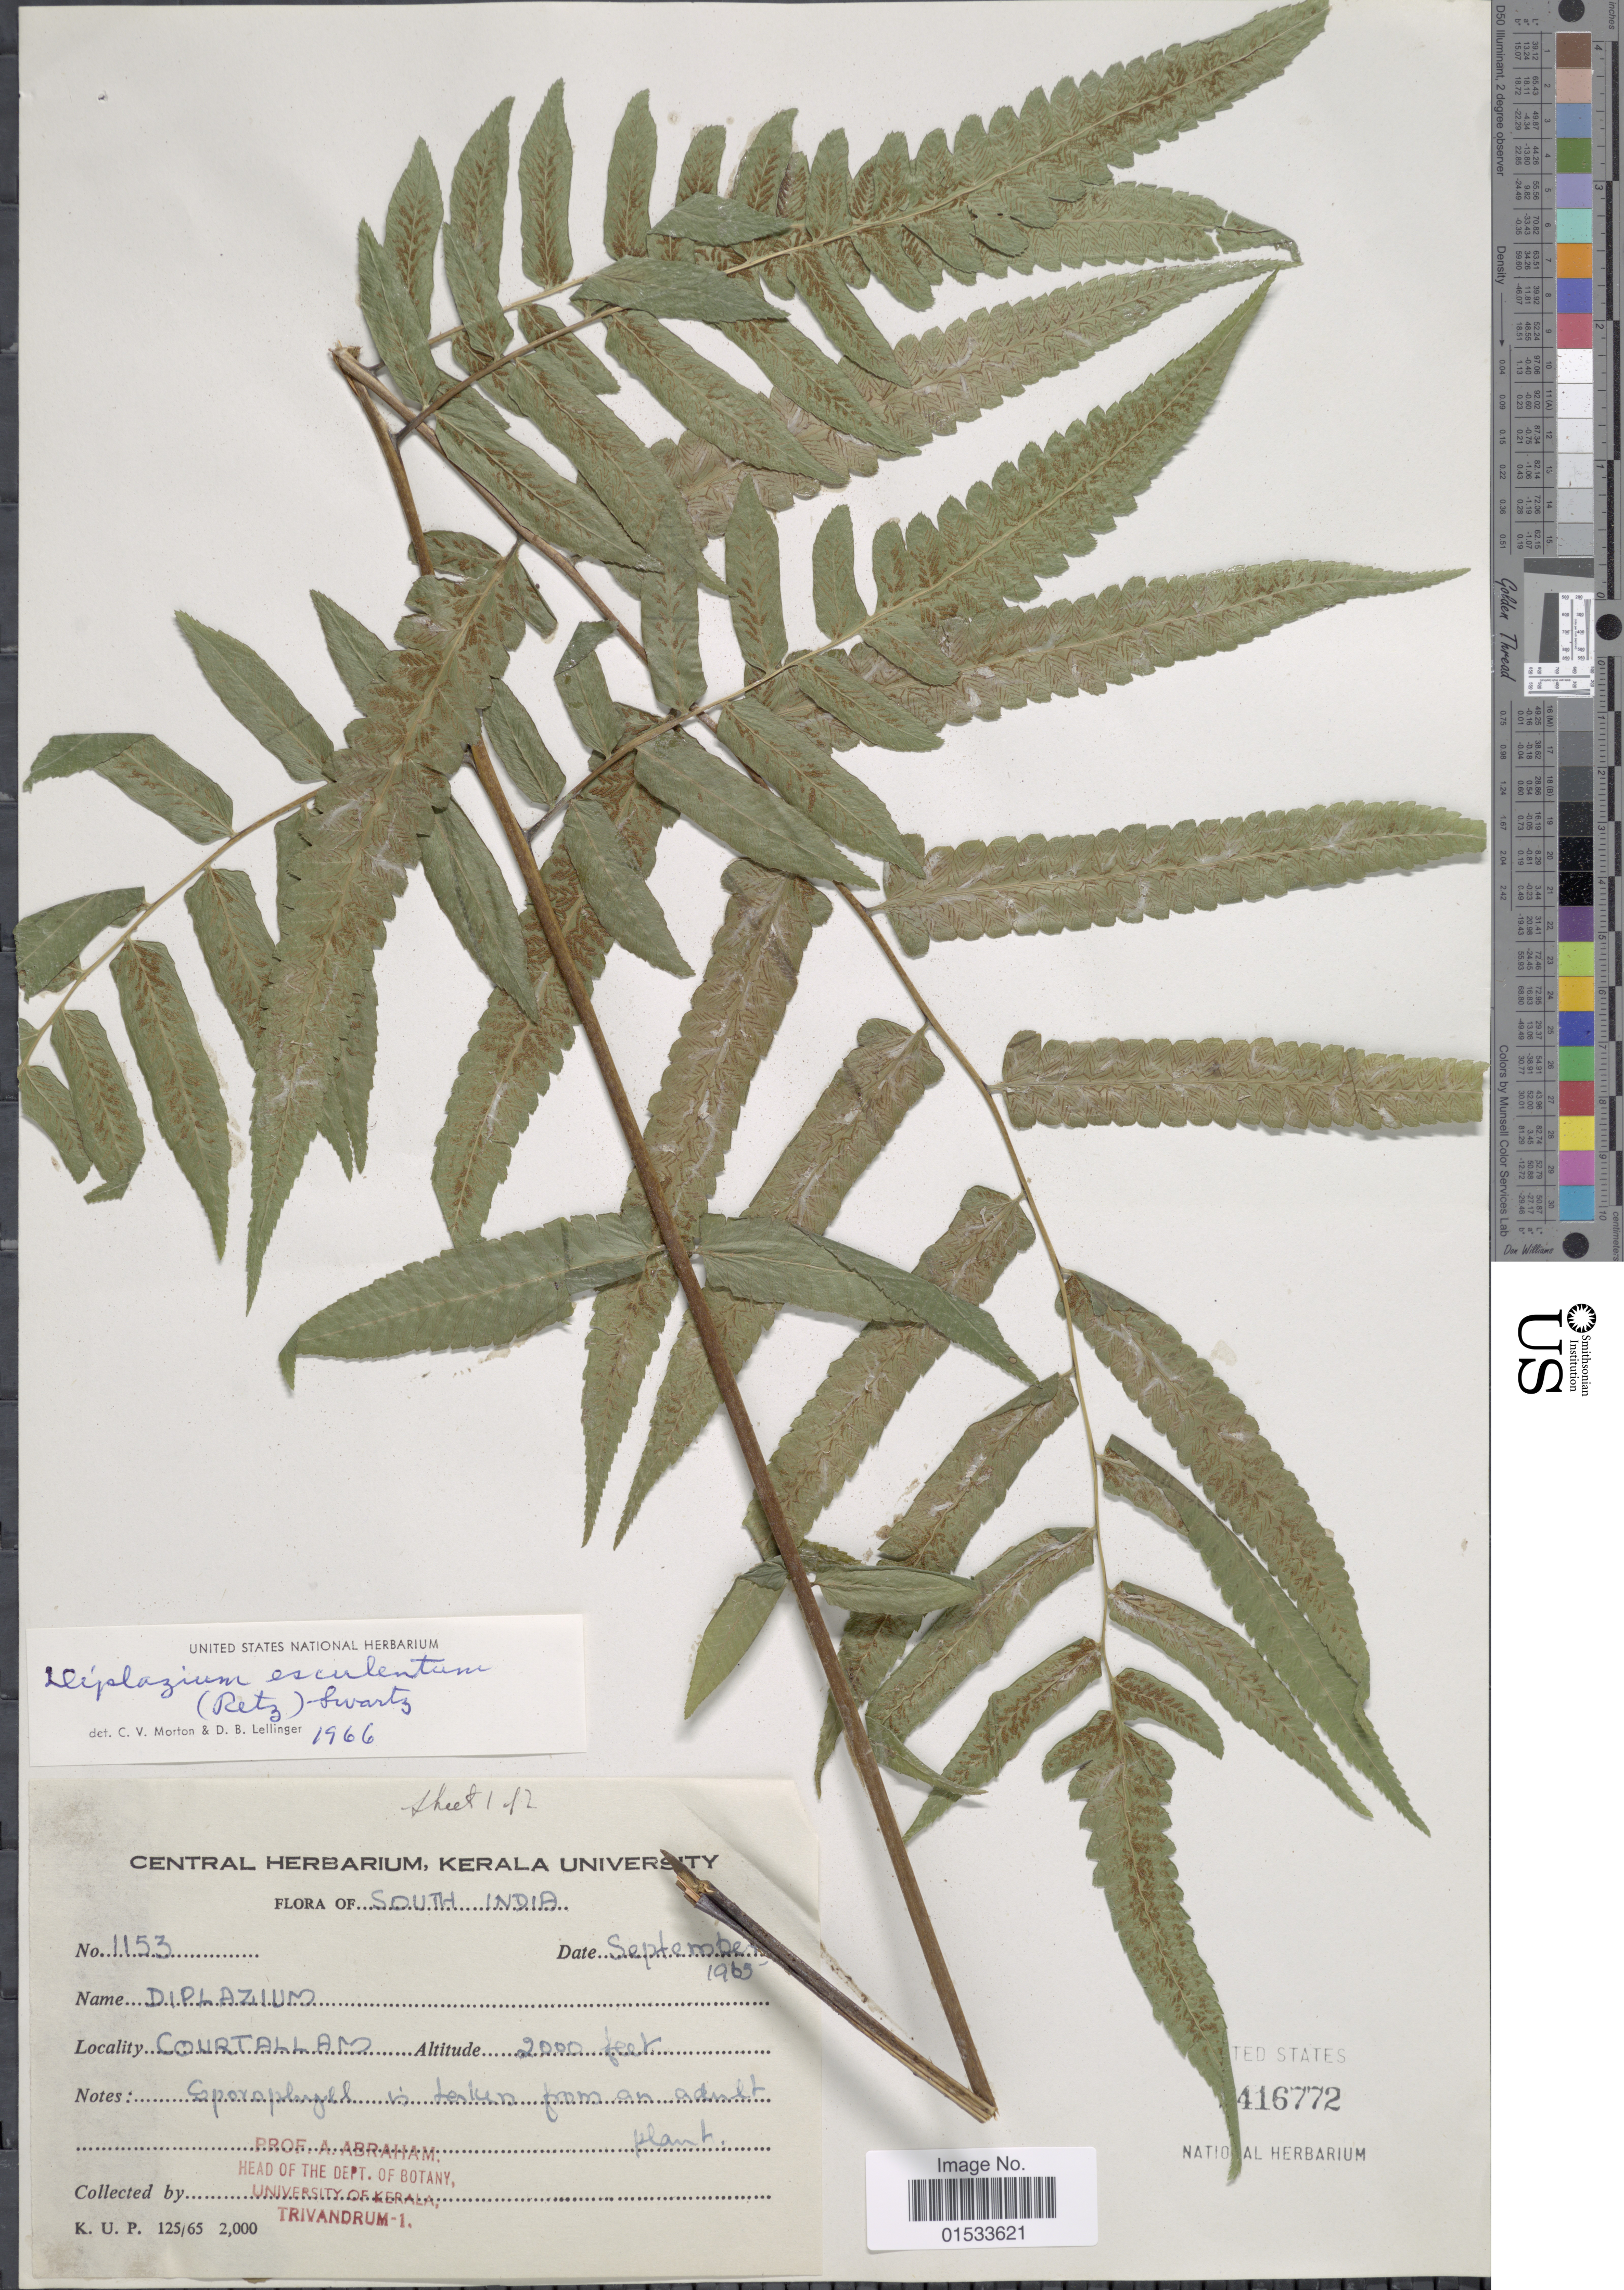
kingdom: Plantae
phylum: Tracheophyta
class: Polypodiopsida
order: Polypodiales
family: Athyriaceae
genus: Diplazium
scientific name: Diplazium esculentum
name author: (Retz.) Sw.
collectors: A. Abraham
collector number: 1153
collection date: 1965-09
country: India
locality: South India, Courtallam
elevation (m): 610